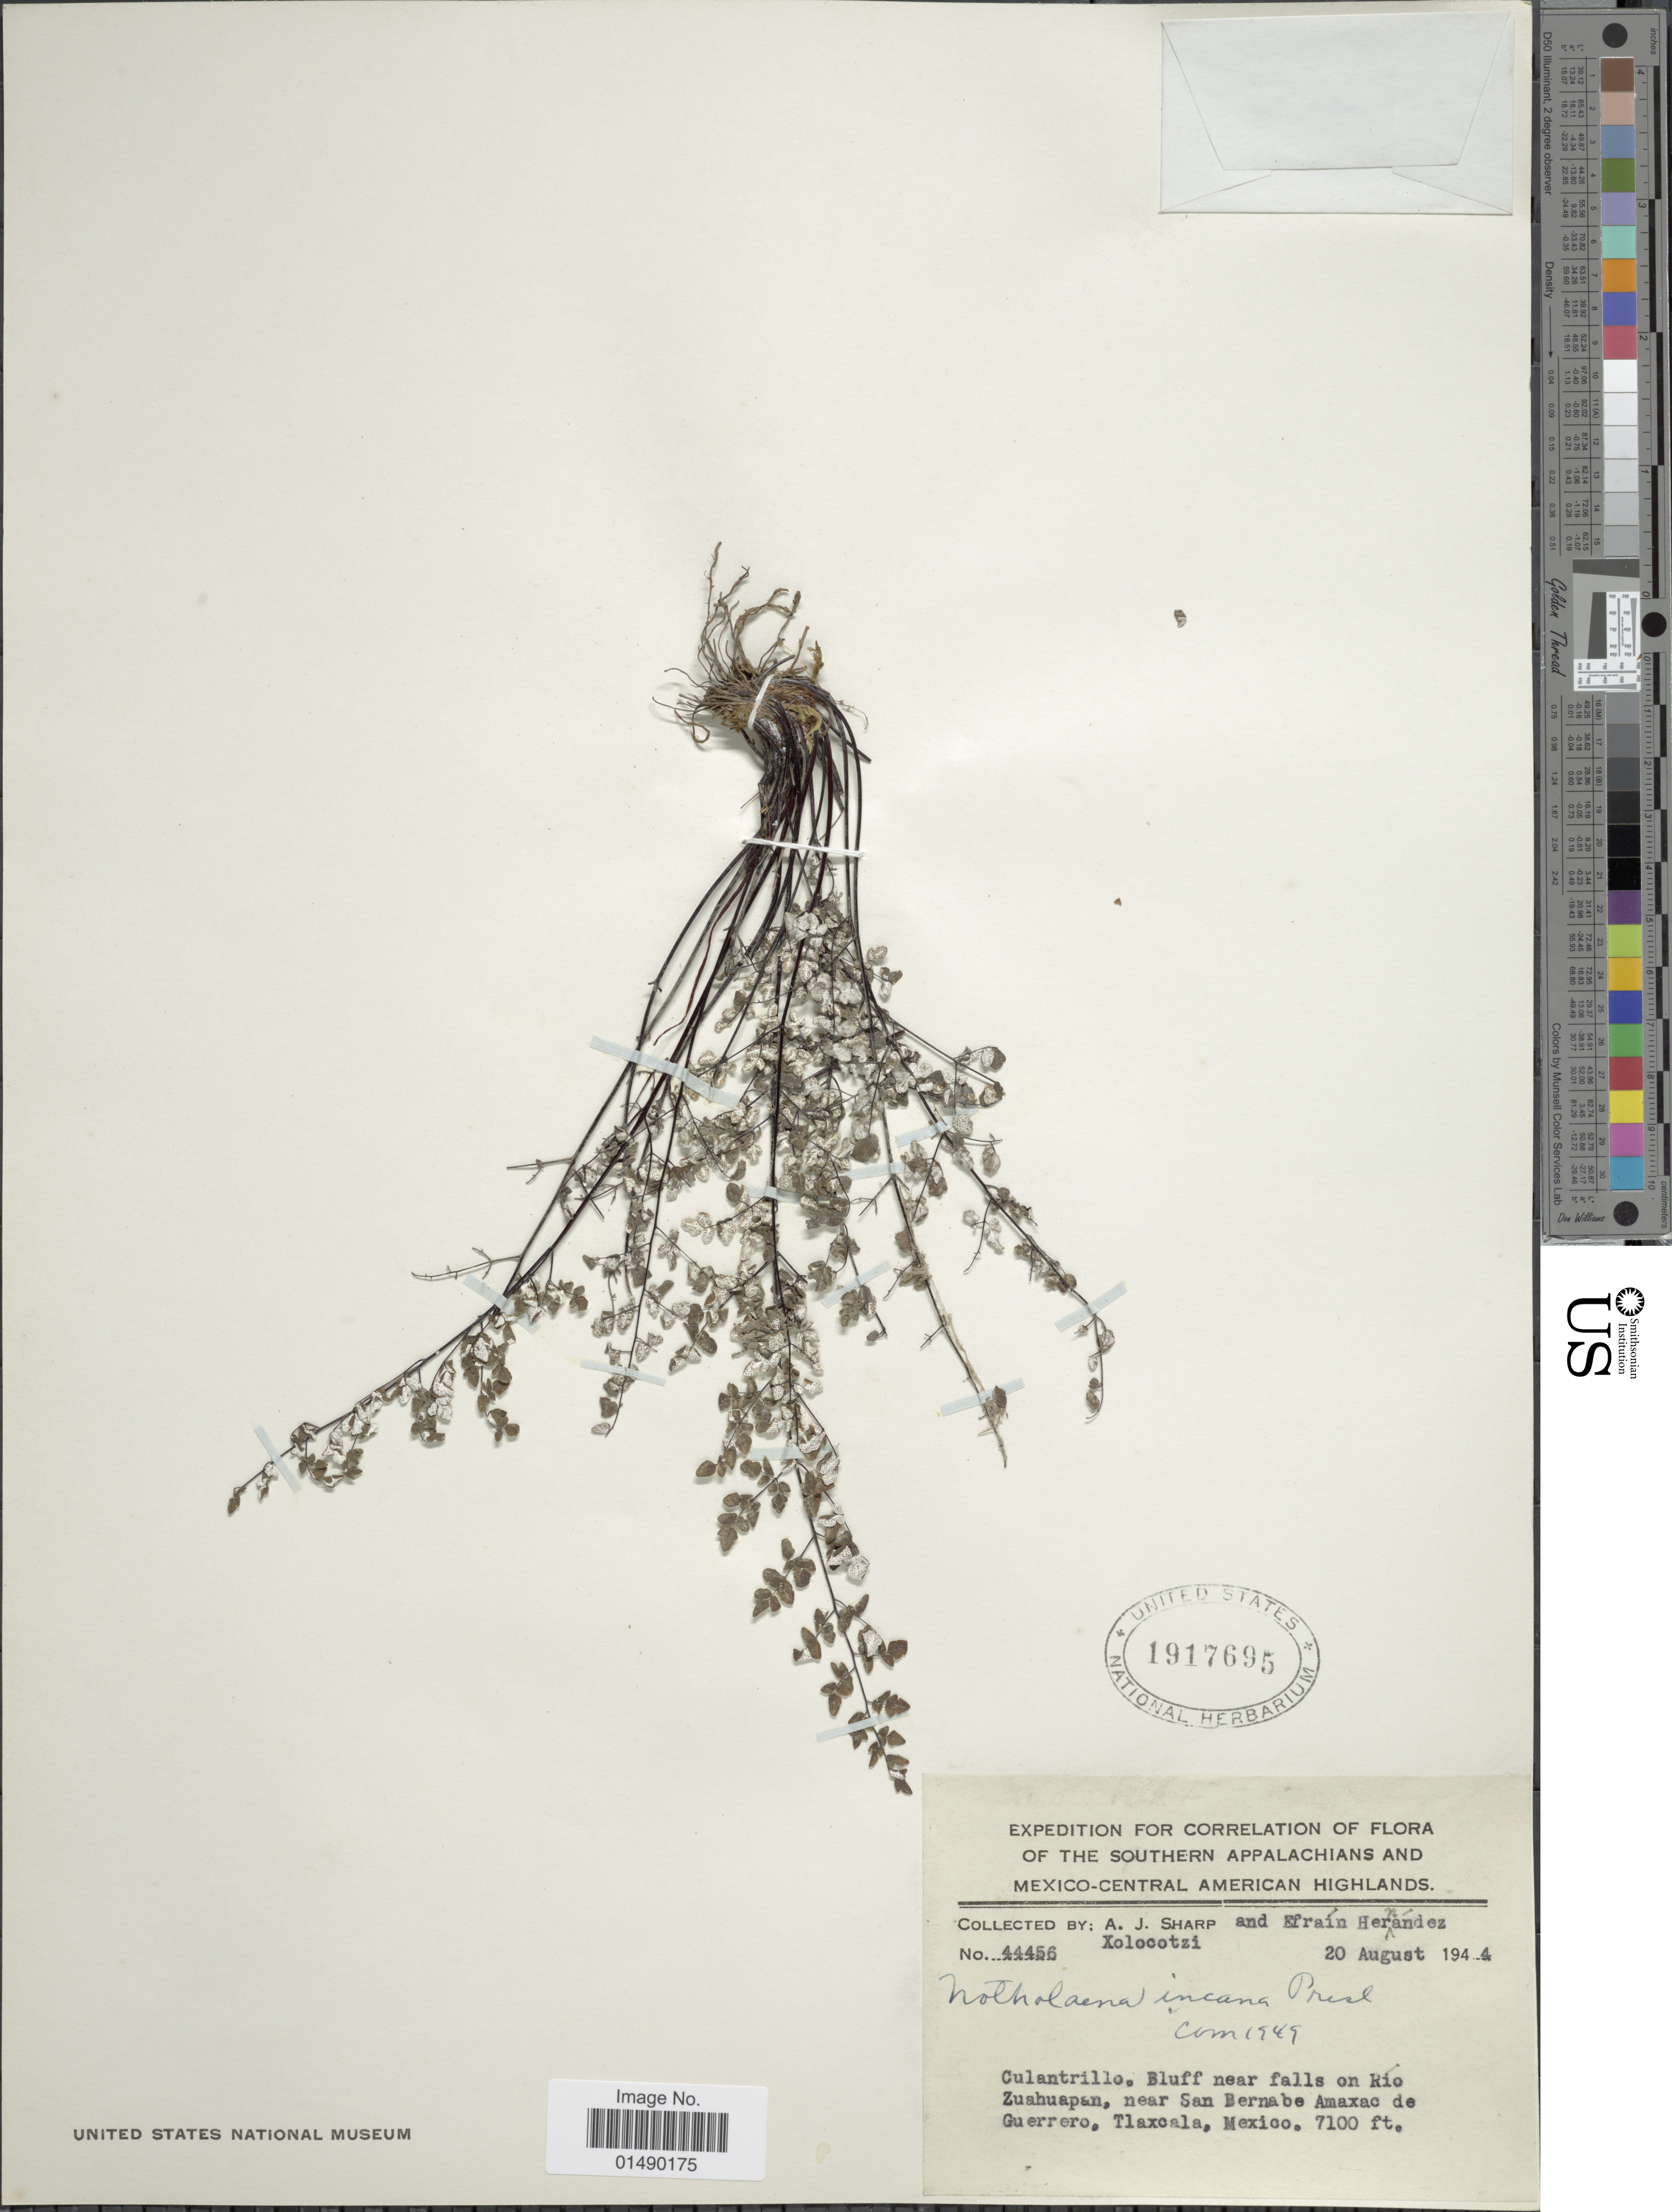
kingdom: Plantae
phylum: Tracheophyta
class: Polypodiopsida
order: Polypodiales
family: Pteridaceae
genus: Argyrochosma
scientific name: Argyrochosma incana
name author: (C. Presl) Windham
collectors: A. J. Sharp & E. Hernandez X.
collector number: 44456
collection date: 1944-08-20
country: Mexico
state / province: Guerrero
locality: Mexico, Culantrillo. Bluff near falls on Rio Zuahuapan, near San Bernabe Amaxac de Guerrero, Tlaxcala.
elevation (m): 2164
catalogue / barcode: US 1917695